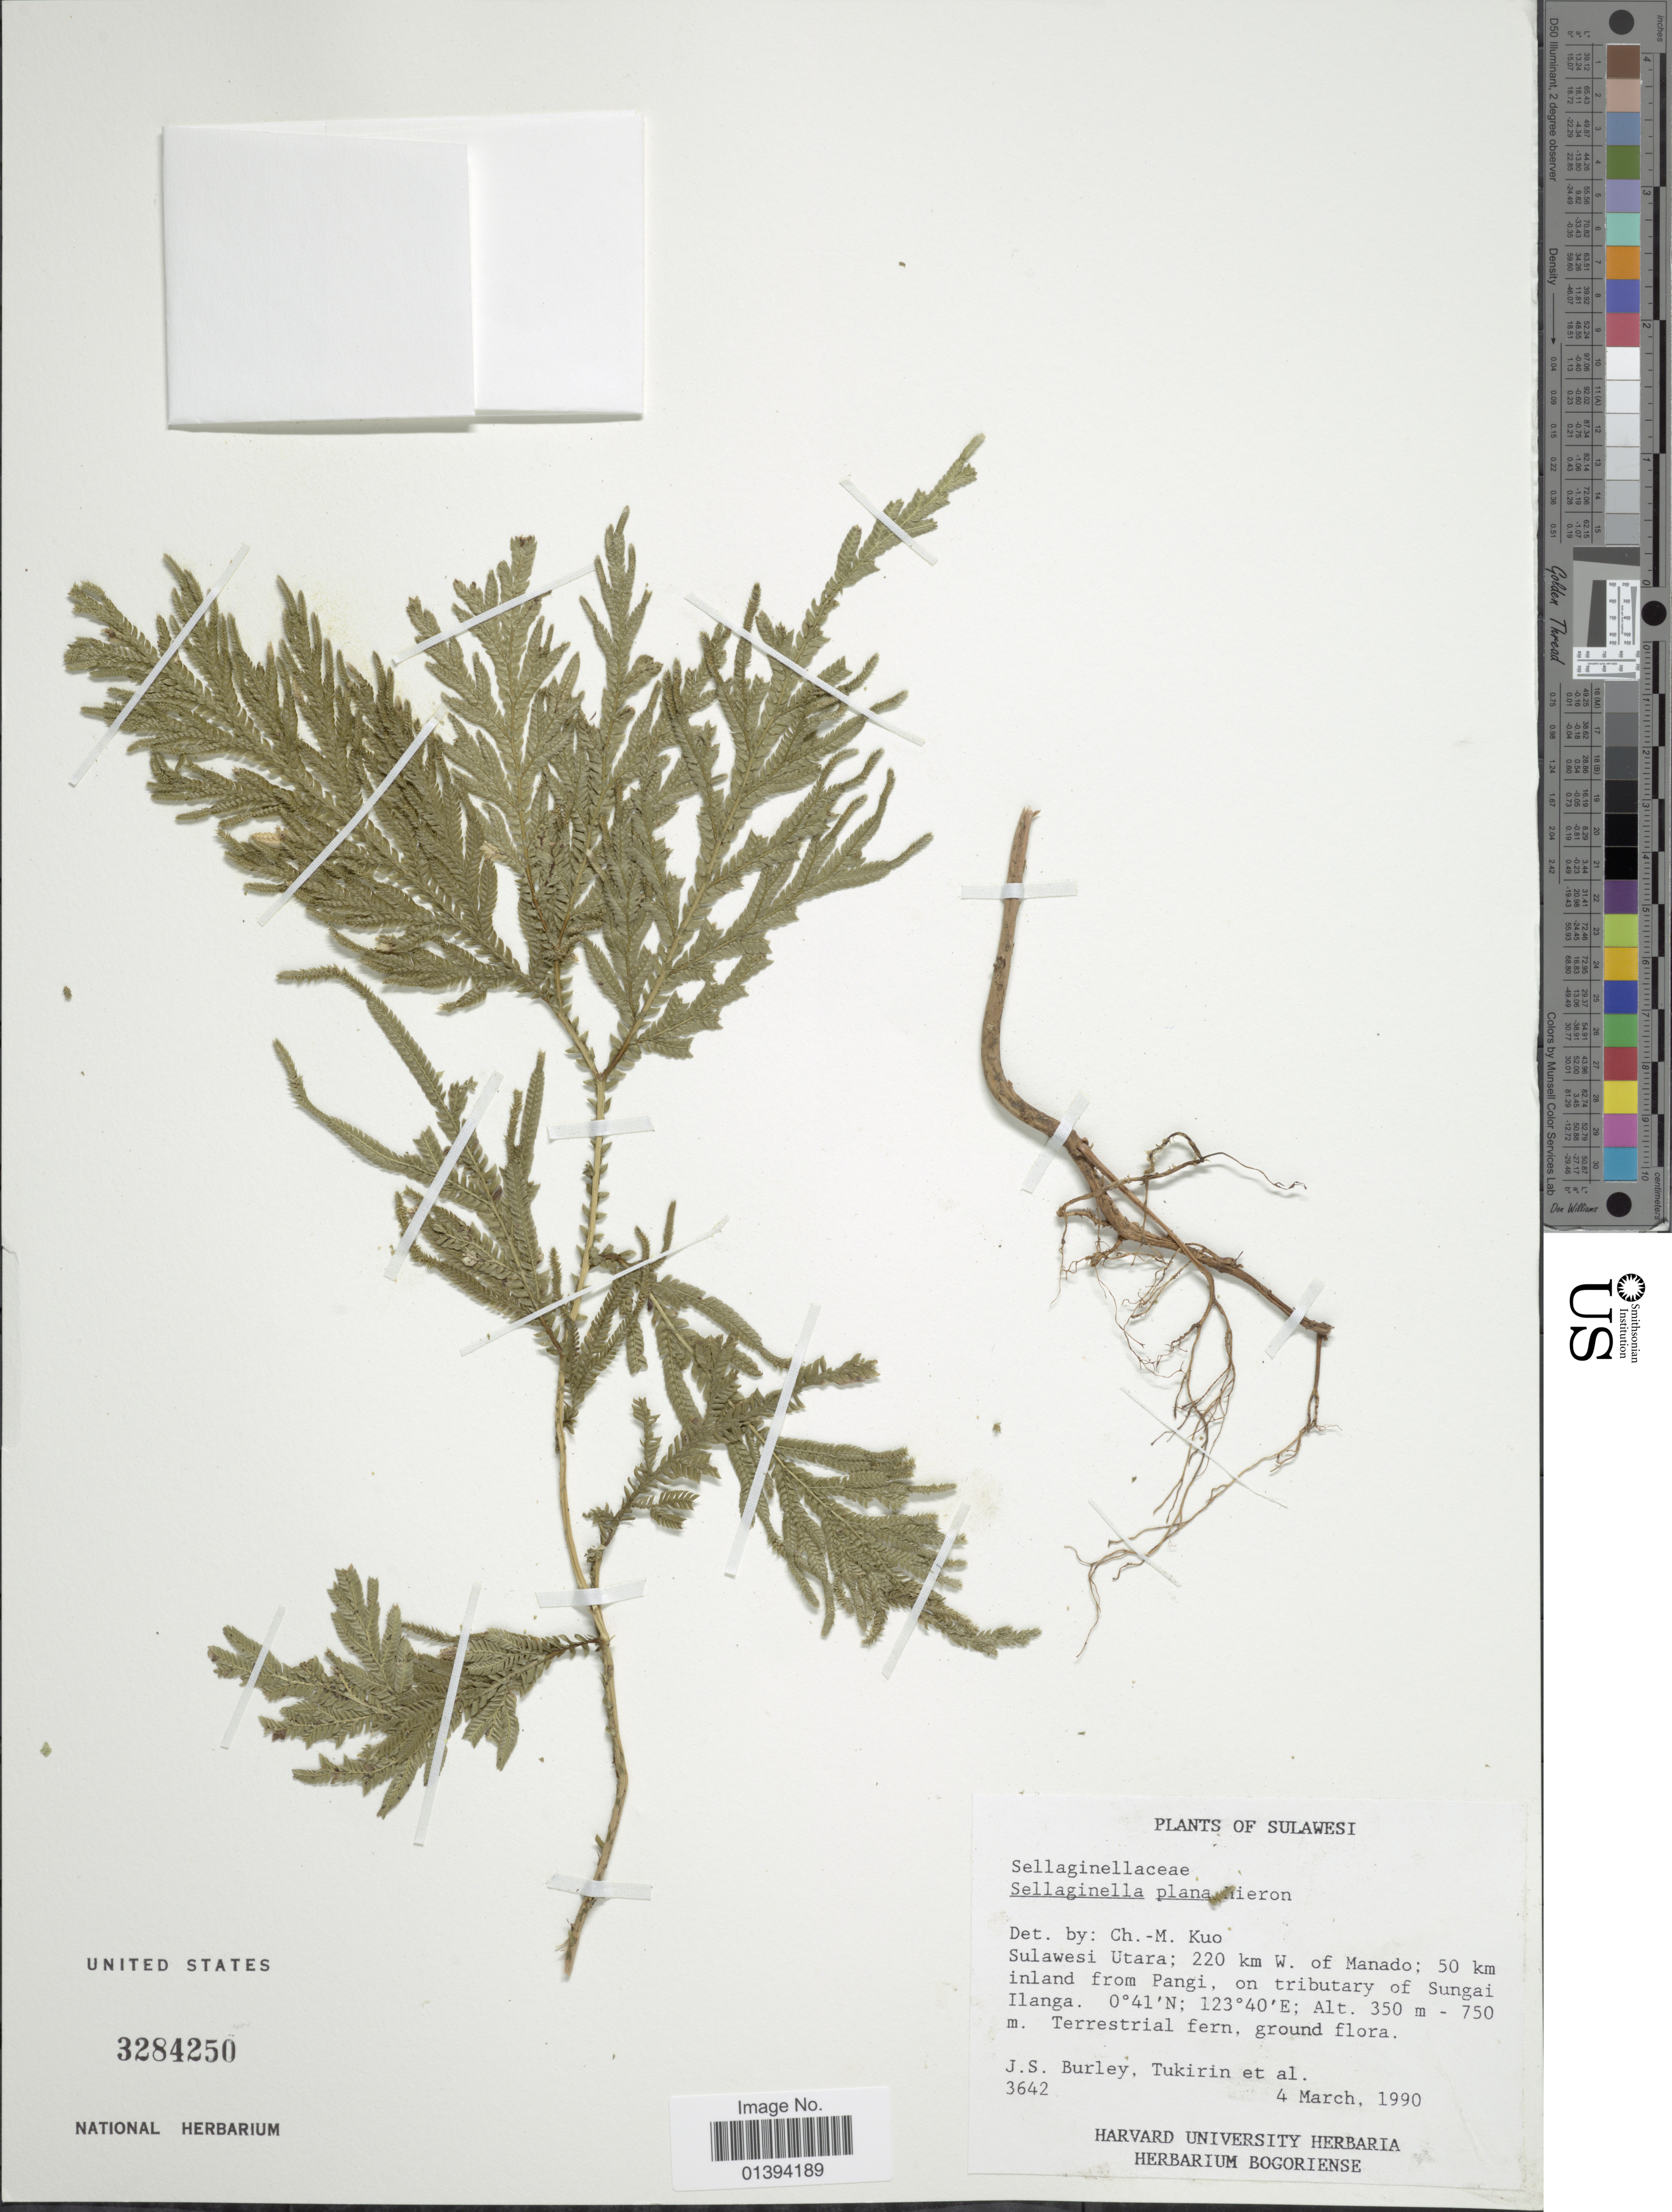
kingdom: Plantae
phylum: Tracheophyta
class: Lycopodiopsida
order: Selaginellales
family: Selaginellaceae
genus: Selaginella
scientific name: Selaginella plana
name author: (Desv. ex Poir.) Hieron.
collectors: J. S. Burley, -. Tukirin & et al.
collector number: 3642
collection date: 1990-03-04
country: Indonesia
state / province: Sulawesi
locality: Sulawesi Utara: 220 W of Manado: 50km inland from Pangi, on tributary of Sungai Ilanga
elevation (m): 350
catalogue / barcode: US 3284250